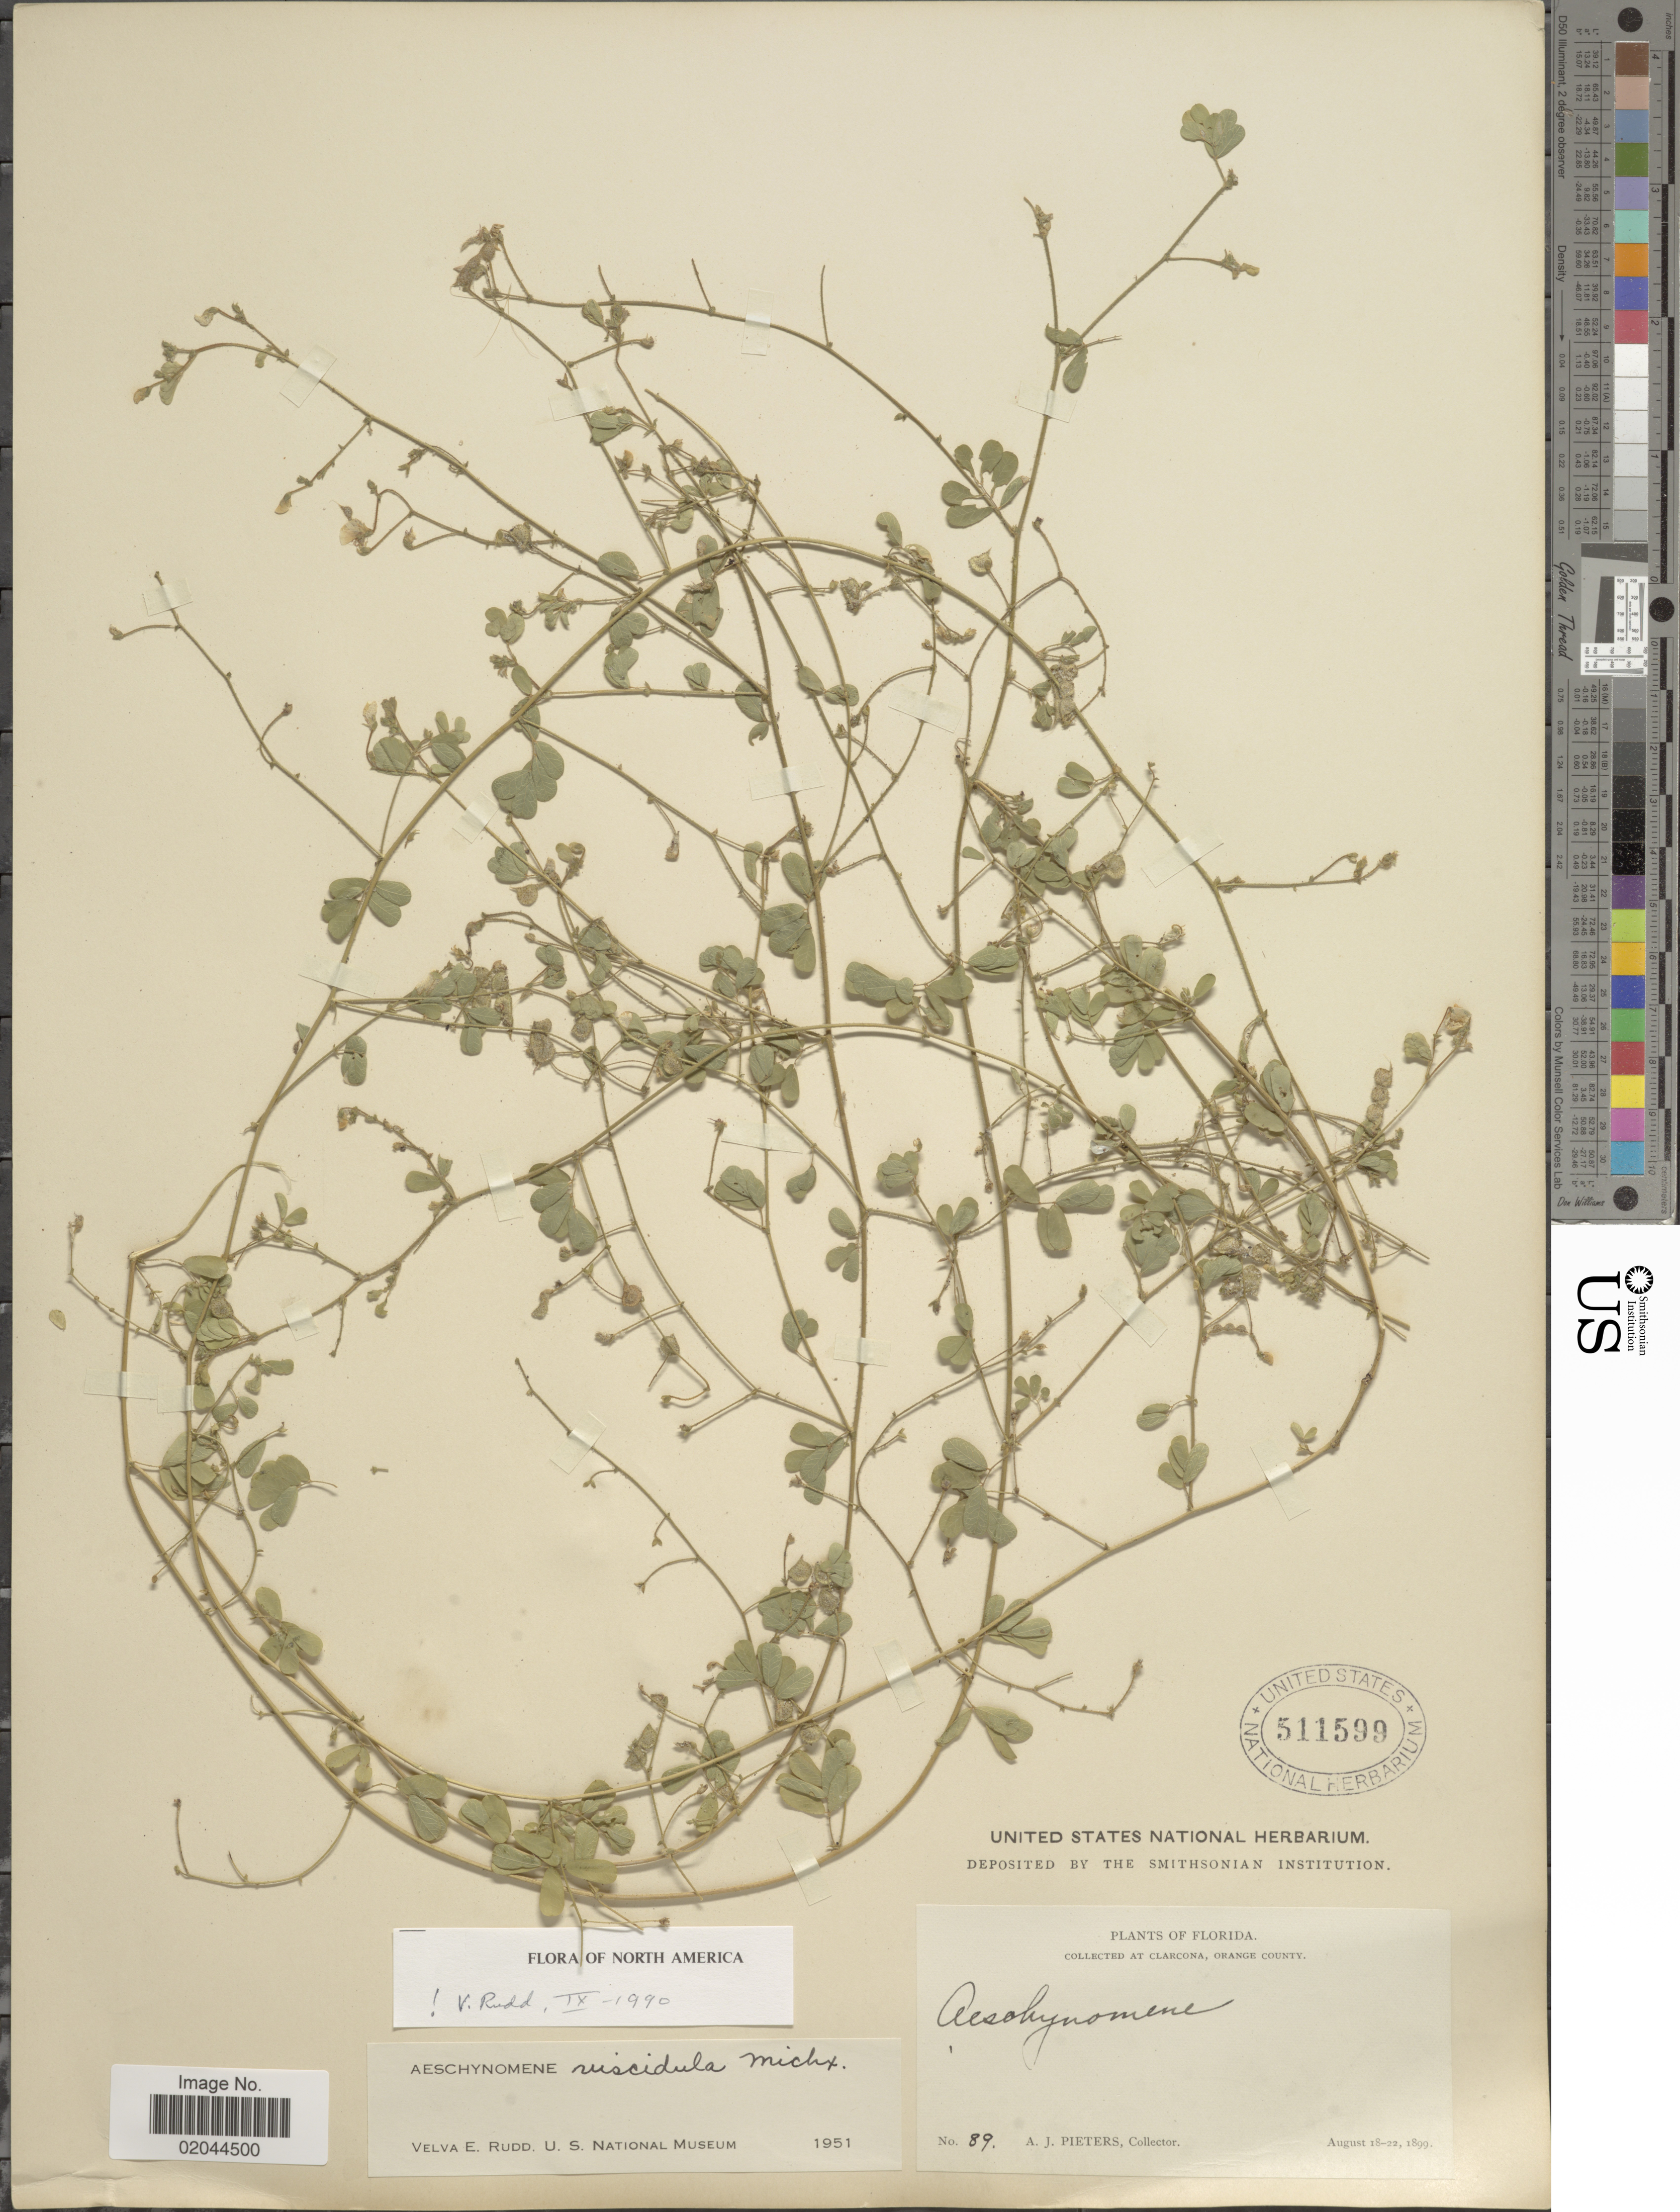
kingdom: Plantae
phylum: Tracheophyta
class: Magnoliopsida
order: Fabales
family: Fabaceae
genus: Aeschynomene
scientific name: Aeschynomene viscidula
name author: Michx.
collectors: A. Pieters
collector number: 89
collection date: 1899-08-18/1899-08-22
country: United States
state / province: Florida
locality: Clarcona, Orange County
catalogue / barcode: US 511599